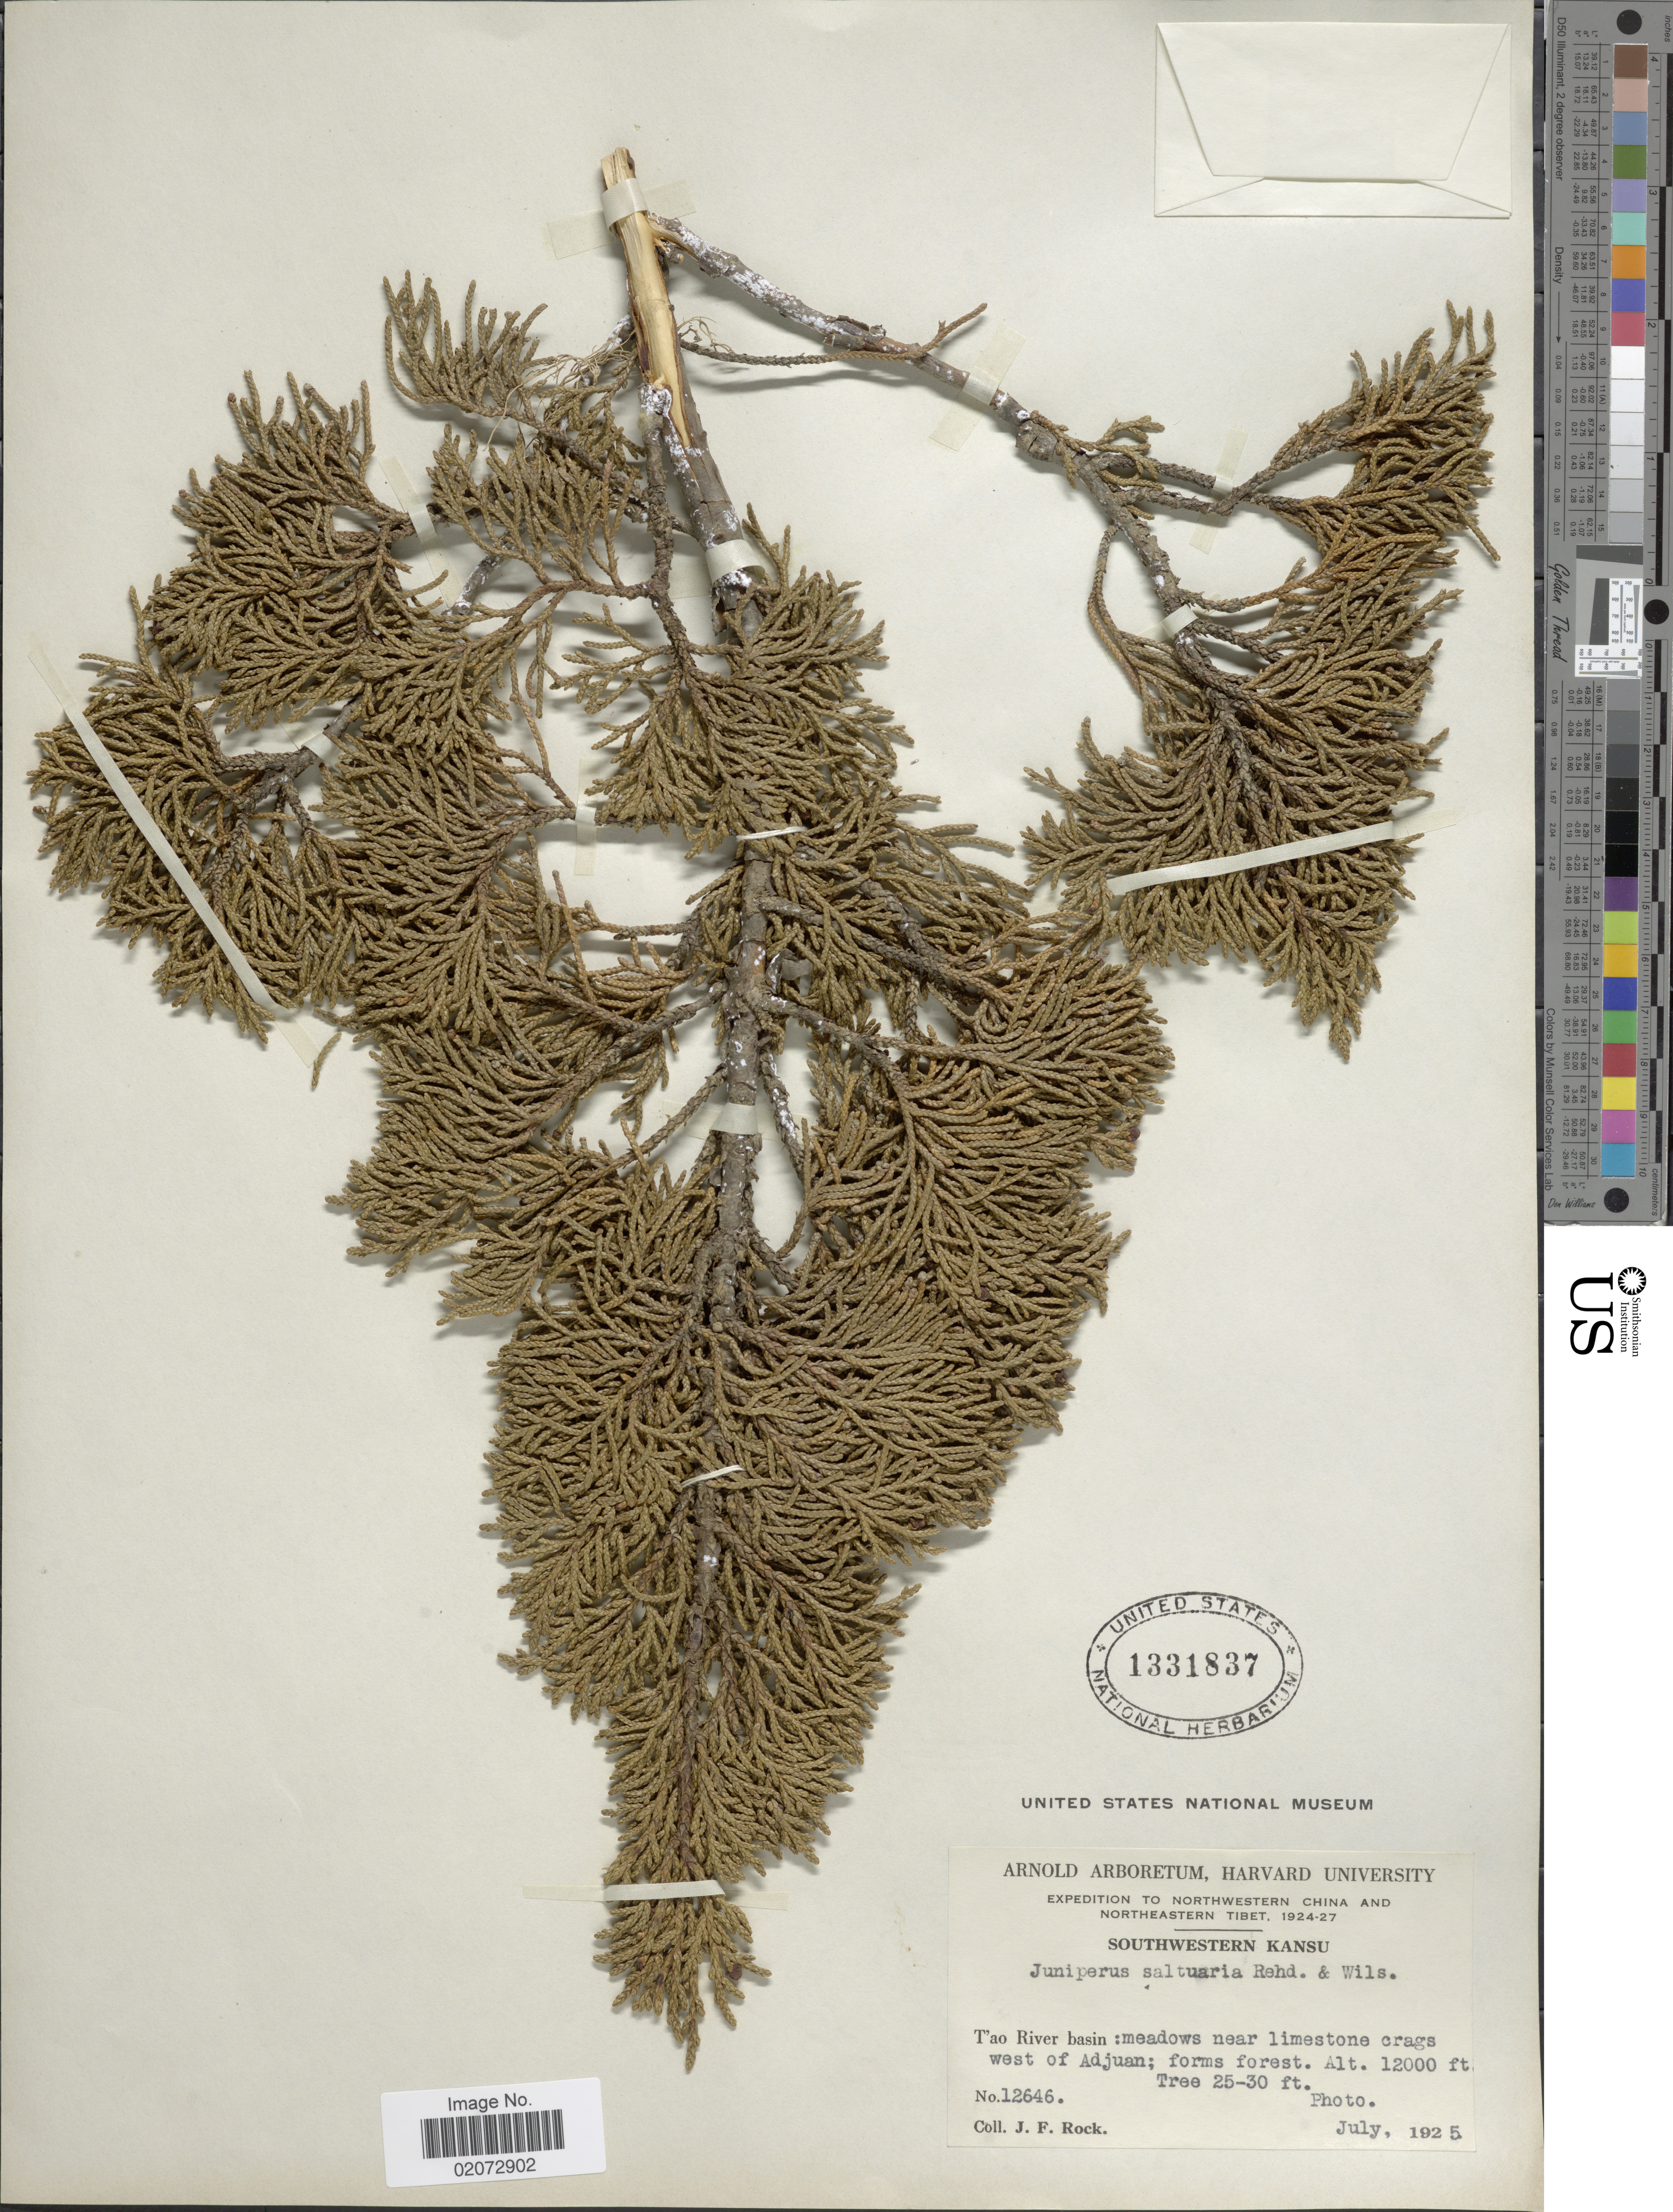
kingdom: Plantae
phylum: Tracheophyta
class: Pinopsida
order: Pinales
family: Cupressaceae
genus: Juniperus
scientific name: Juniperus saltuaria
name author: Rehder & E.H. Wilson in Sarg.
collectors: J. Rock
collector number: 12646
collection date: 1925-07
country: China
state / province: Gansu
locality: Southwestern Kansu. T'ao River basin; meadows near limestone crags west of Adjuan; forms forest.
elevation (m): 3658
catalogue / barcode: US 1331837